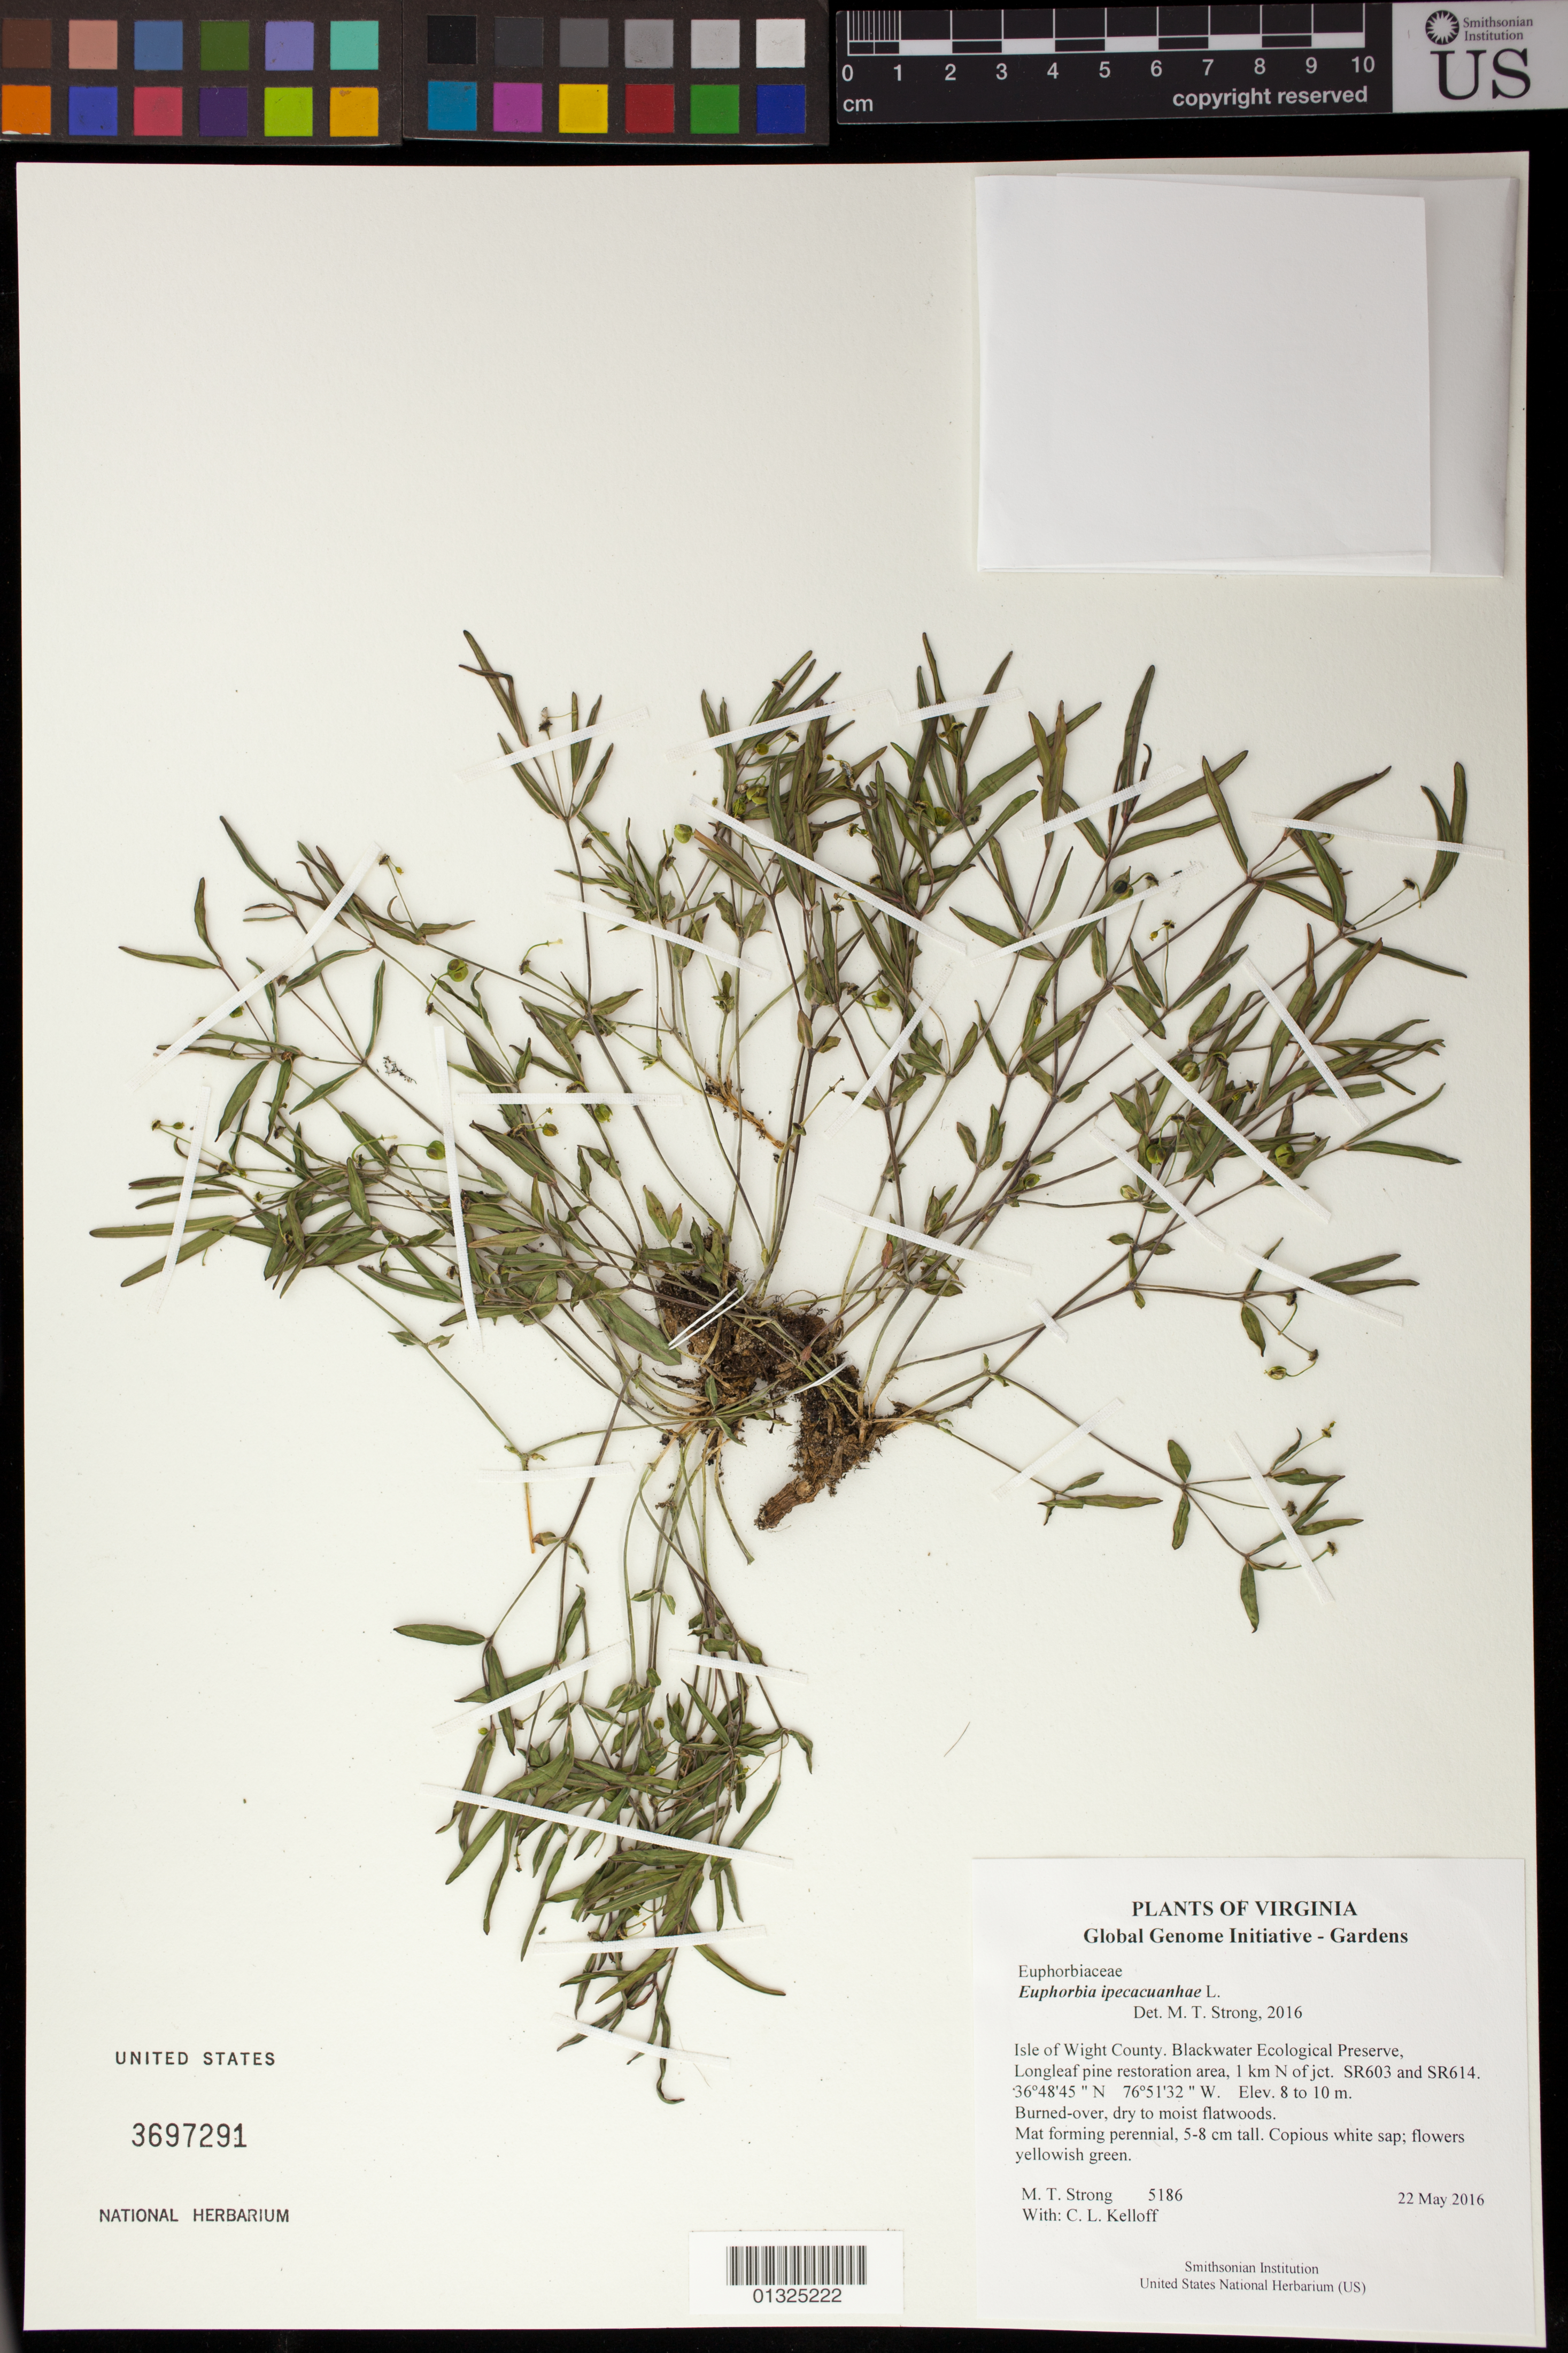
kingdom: Plantae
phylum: Tracheophyta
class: Magnoliopsida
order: Malpighiales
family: Euphorbiaceae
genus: Euphorbia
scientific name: Euphorbia ipecacuanhae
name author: L.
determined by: Strong, Mark T., (BOT), Smithsonian Institution - National Museum of Natural History (UNITED STATES)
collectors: M. T. Strong & C. L. Kelloff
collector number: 5186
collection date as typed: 22 May 2016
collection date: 2016-05-22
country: United States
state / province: Virginia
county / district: Isle of Wight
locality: Blackwater Ecological Preserve, Long leaf pine restoration area, One km N of jct. SR603 and SR614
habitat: Burned-over, dry to moist flatwoods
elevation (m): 8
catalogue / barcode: US 3697291